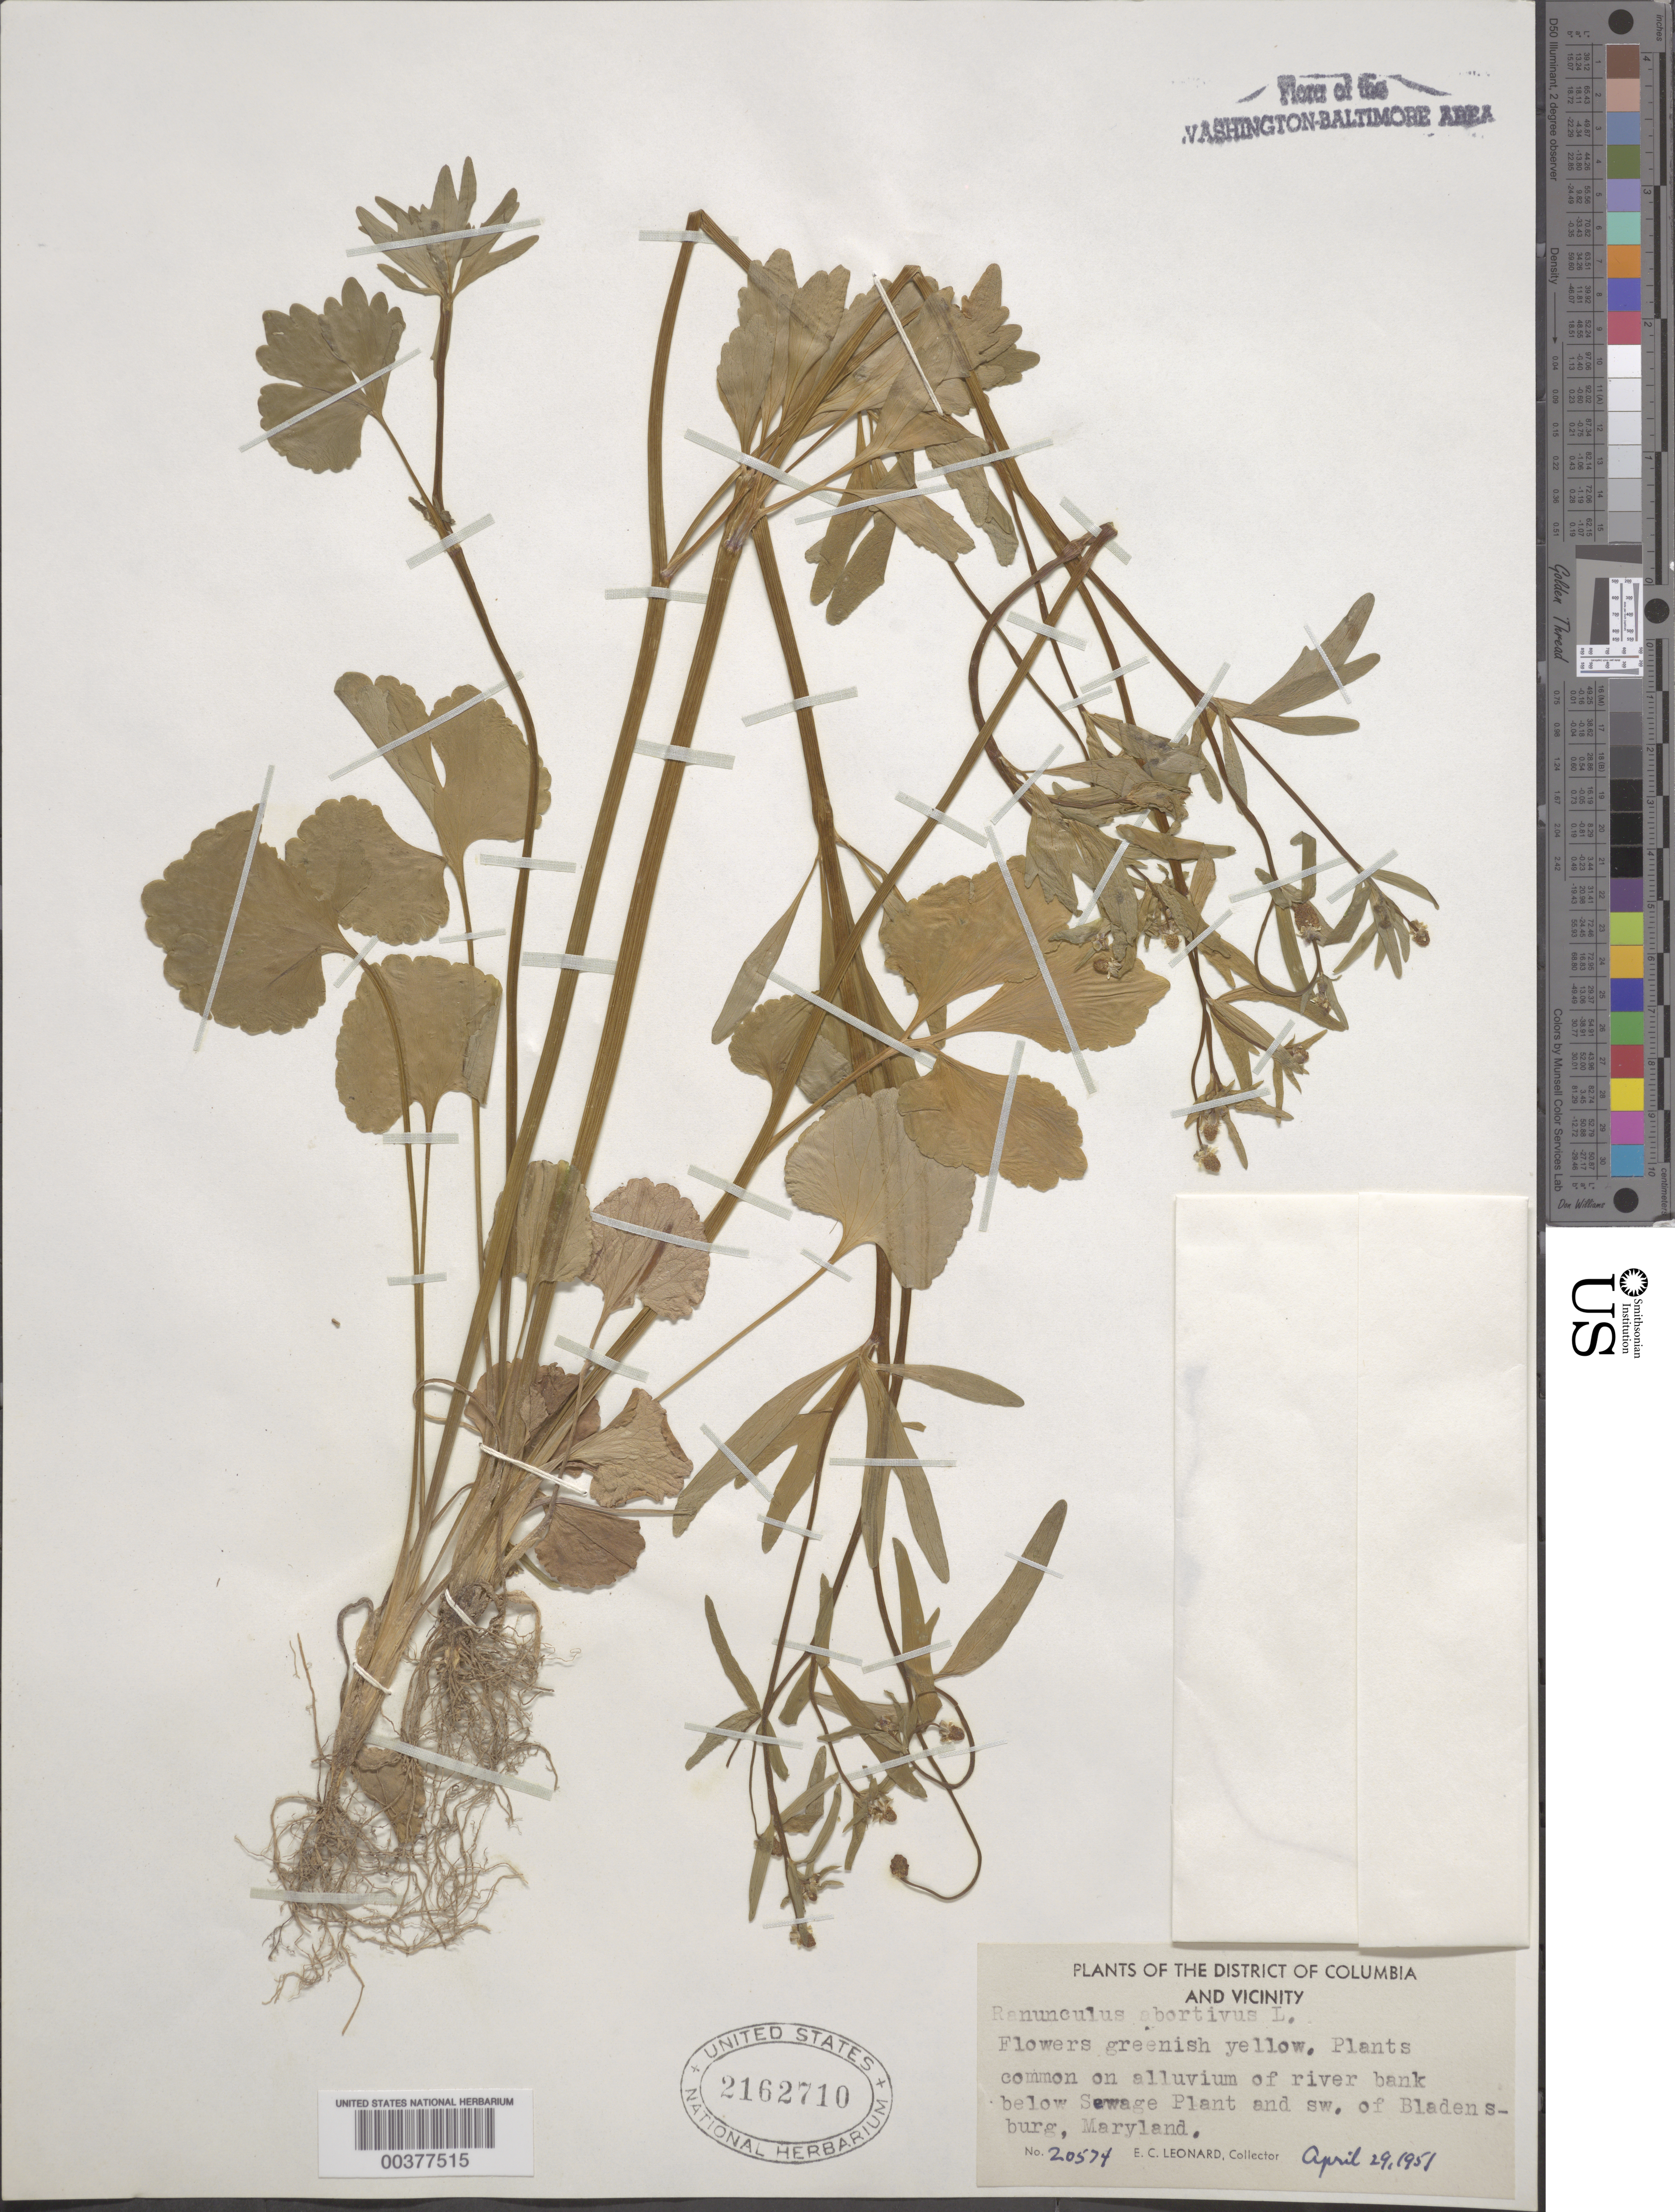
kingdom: Plantae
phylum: Tracheophyta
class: Magnoliopsida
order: Ranunculales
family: Ranunculaceae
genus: Ranunculus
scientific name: Ranunculus abortivus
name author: L.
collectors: E. C. Leonard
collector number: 20574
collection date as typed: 29 Apr 1951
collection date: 1951-04-29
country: United States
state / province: Maryland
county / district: Prince George's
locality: Below Sewage Plant, southwest of Bladensburg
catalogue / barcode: US 2162710